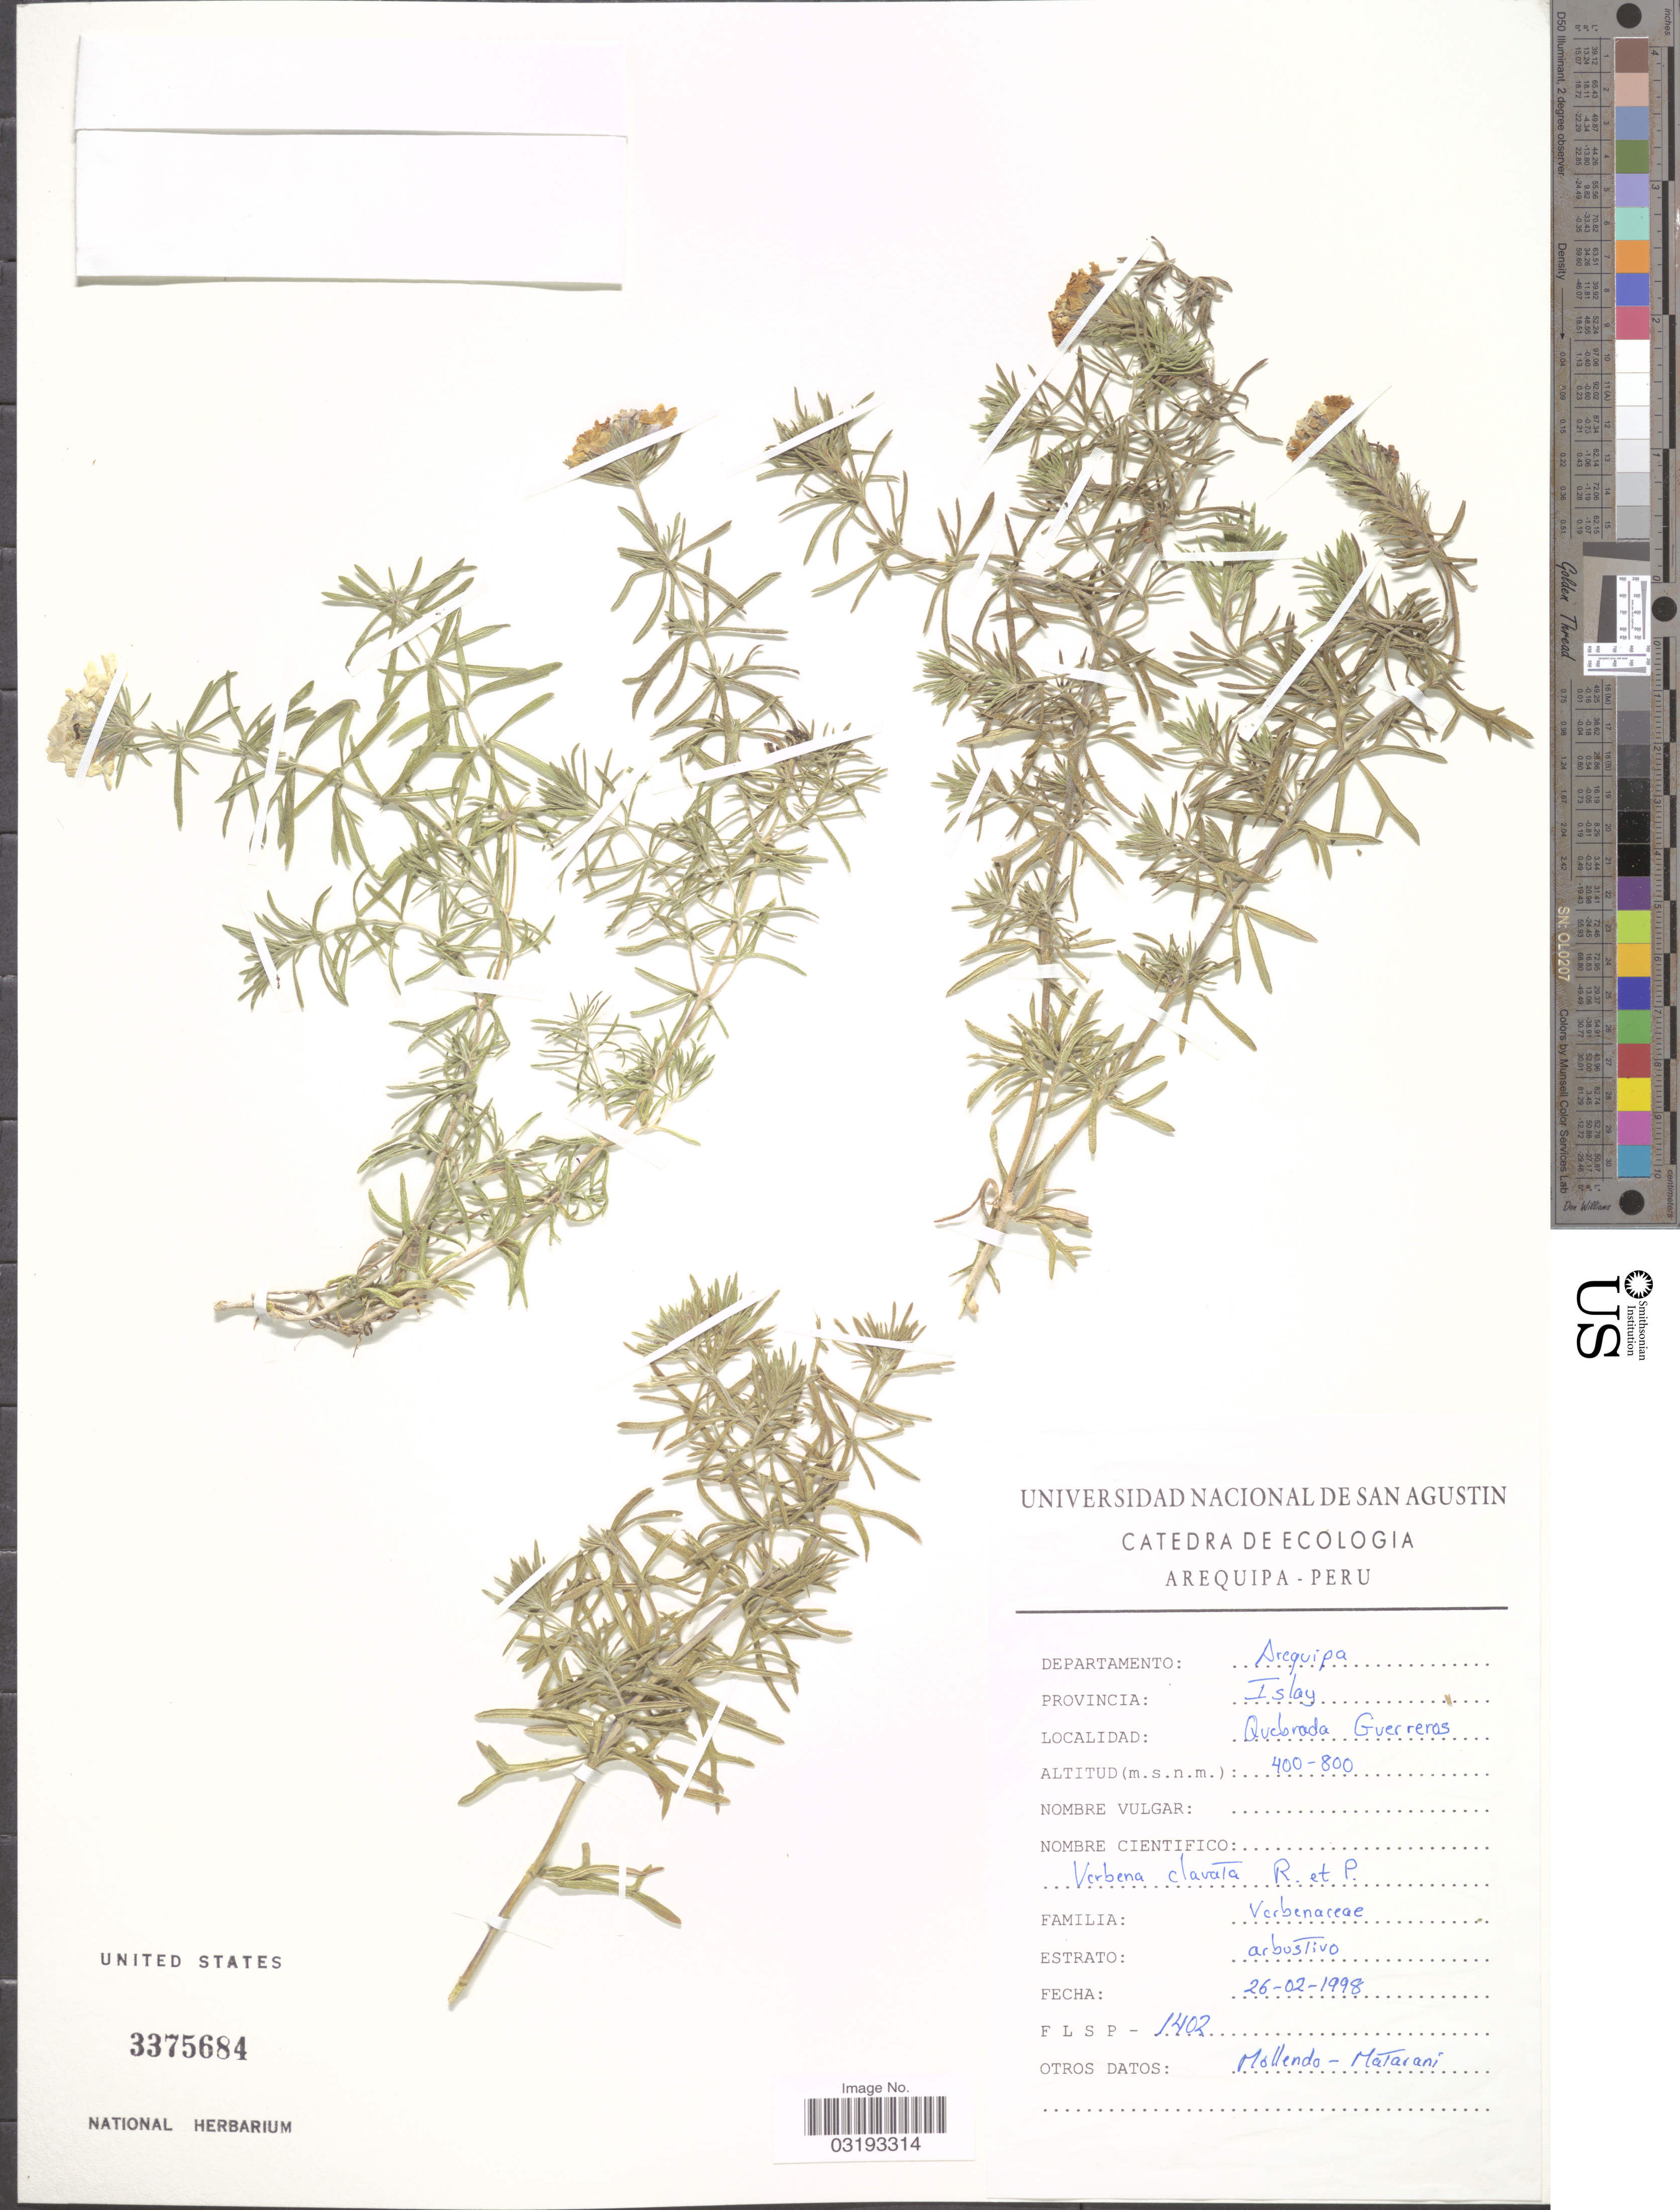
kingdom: Plantae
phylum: Tracheophyta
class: Magnoliopsida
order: Lamiales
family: Verbenaceae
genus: Verbena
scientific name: Verbena clavata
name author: Ruiz & Pav.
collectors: F. L. S. P.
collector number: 1402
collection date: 1998-02-26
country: Peru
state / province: Arequipa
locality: Departamento: Arequipa. Provincia: Islay. Quebrada Guerreros.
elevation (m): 400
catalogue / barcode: US 3375684